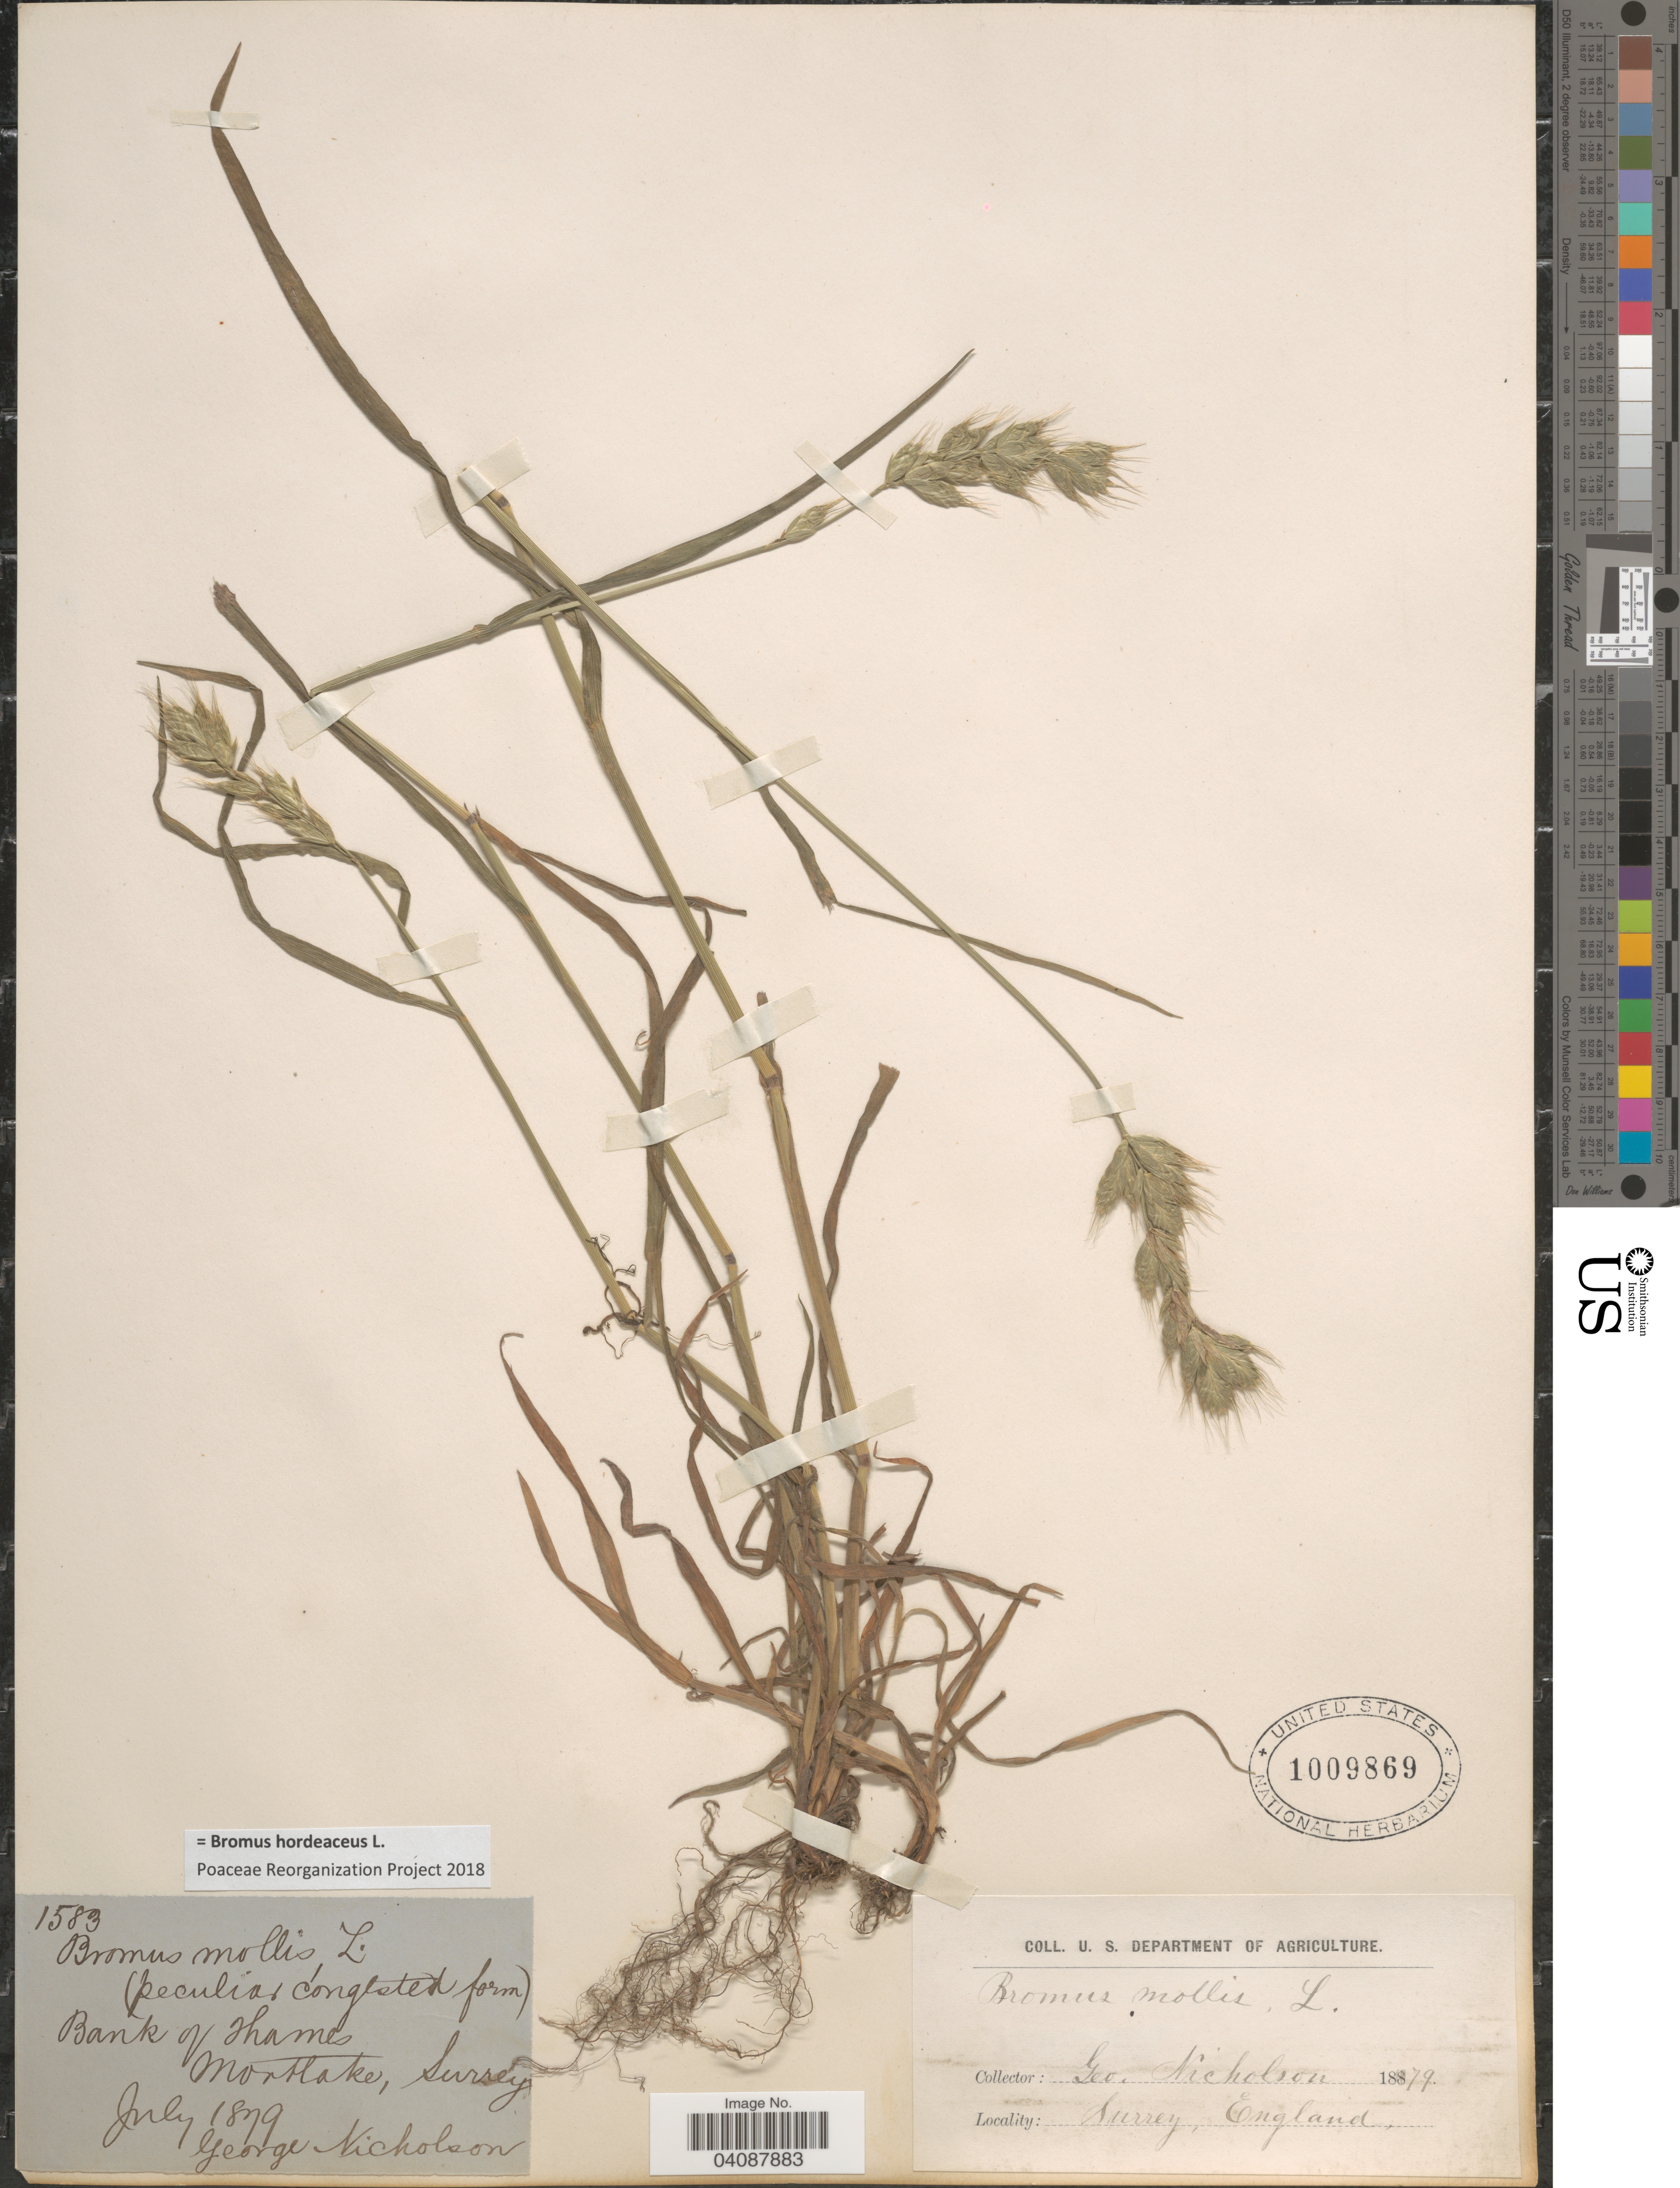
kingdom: Plantae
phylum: Tracheophyta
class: Liliopsida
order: Poales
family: Poaceae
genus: Bromus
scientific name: Bromus hordeaceus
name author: L.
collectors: G. Nicholson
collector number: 1583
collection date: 1879-07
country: United Kingdom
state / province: England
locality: Bank of Thames. Mortlake, Surrey.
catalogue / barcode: US 1009869